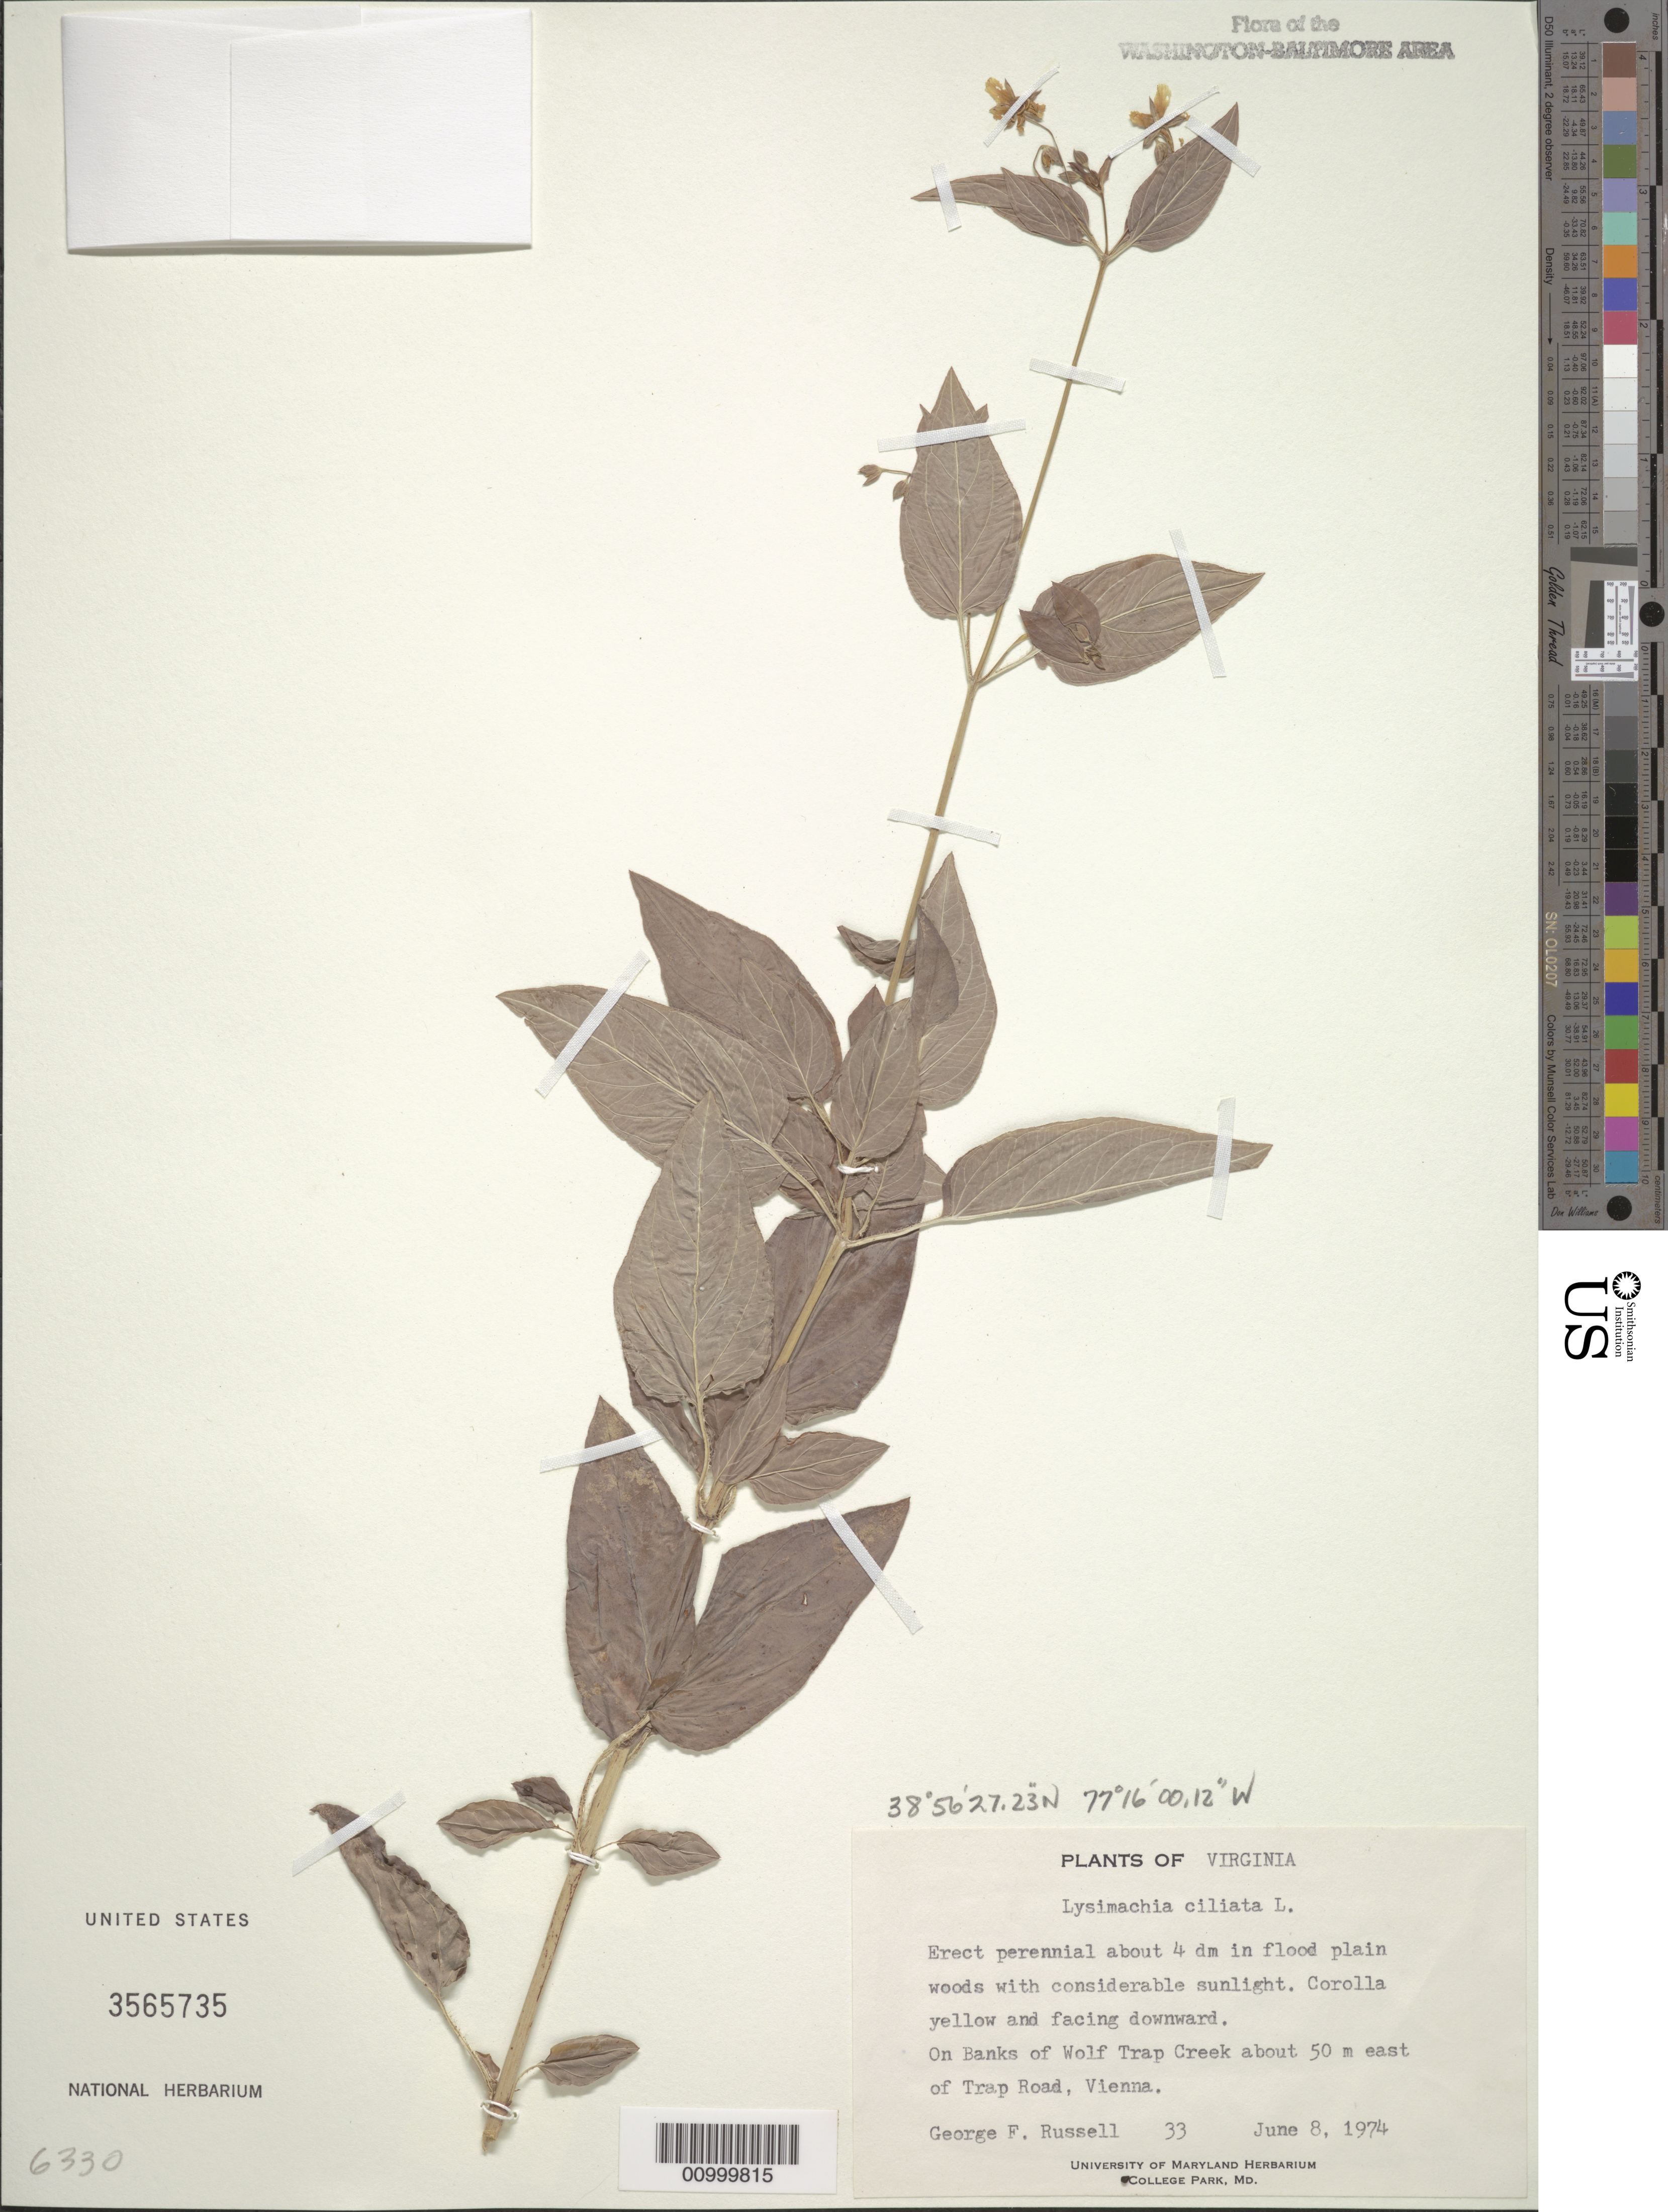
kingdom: Plantae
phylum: Tracheophyta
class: Magnoliopsida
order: Ericales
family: Primulaceae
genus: Lysimachia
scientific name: Lysimachia ciliata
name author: L.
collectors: G. Russell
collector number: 32A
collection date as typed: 8 Jun 1974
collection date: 1974-06-08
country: United States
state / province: Virginia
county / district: Fairfax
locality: On banks of Wolf Trap Creek about 50m east of Trap Road, Vienna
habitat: flood plain woods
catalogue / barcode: US 3565735